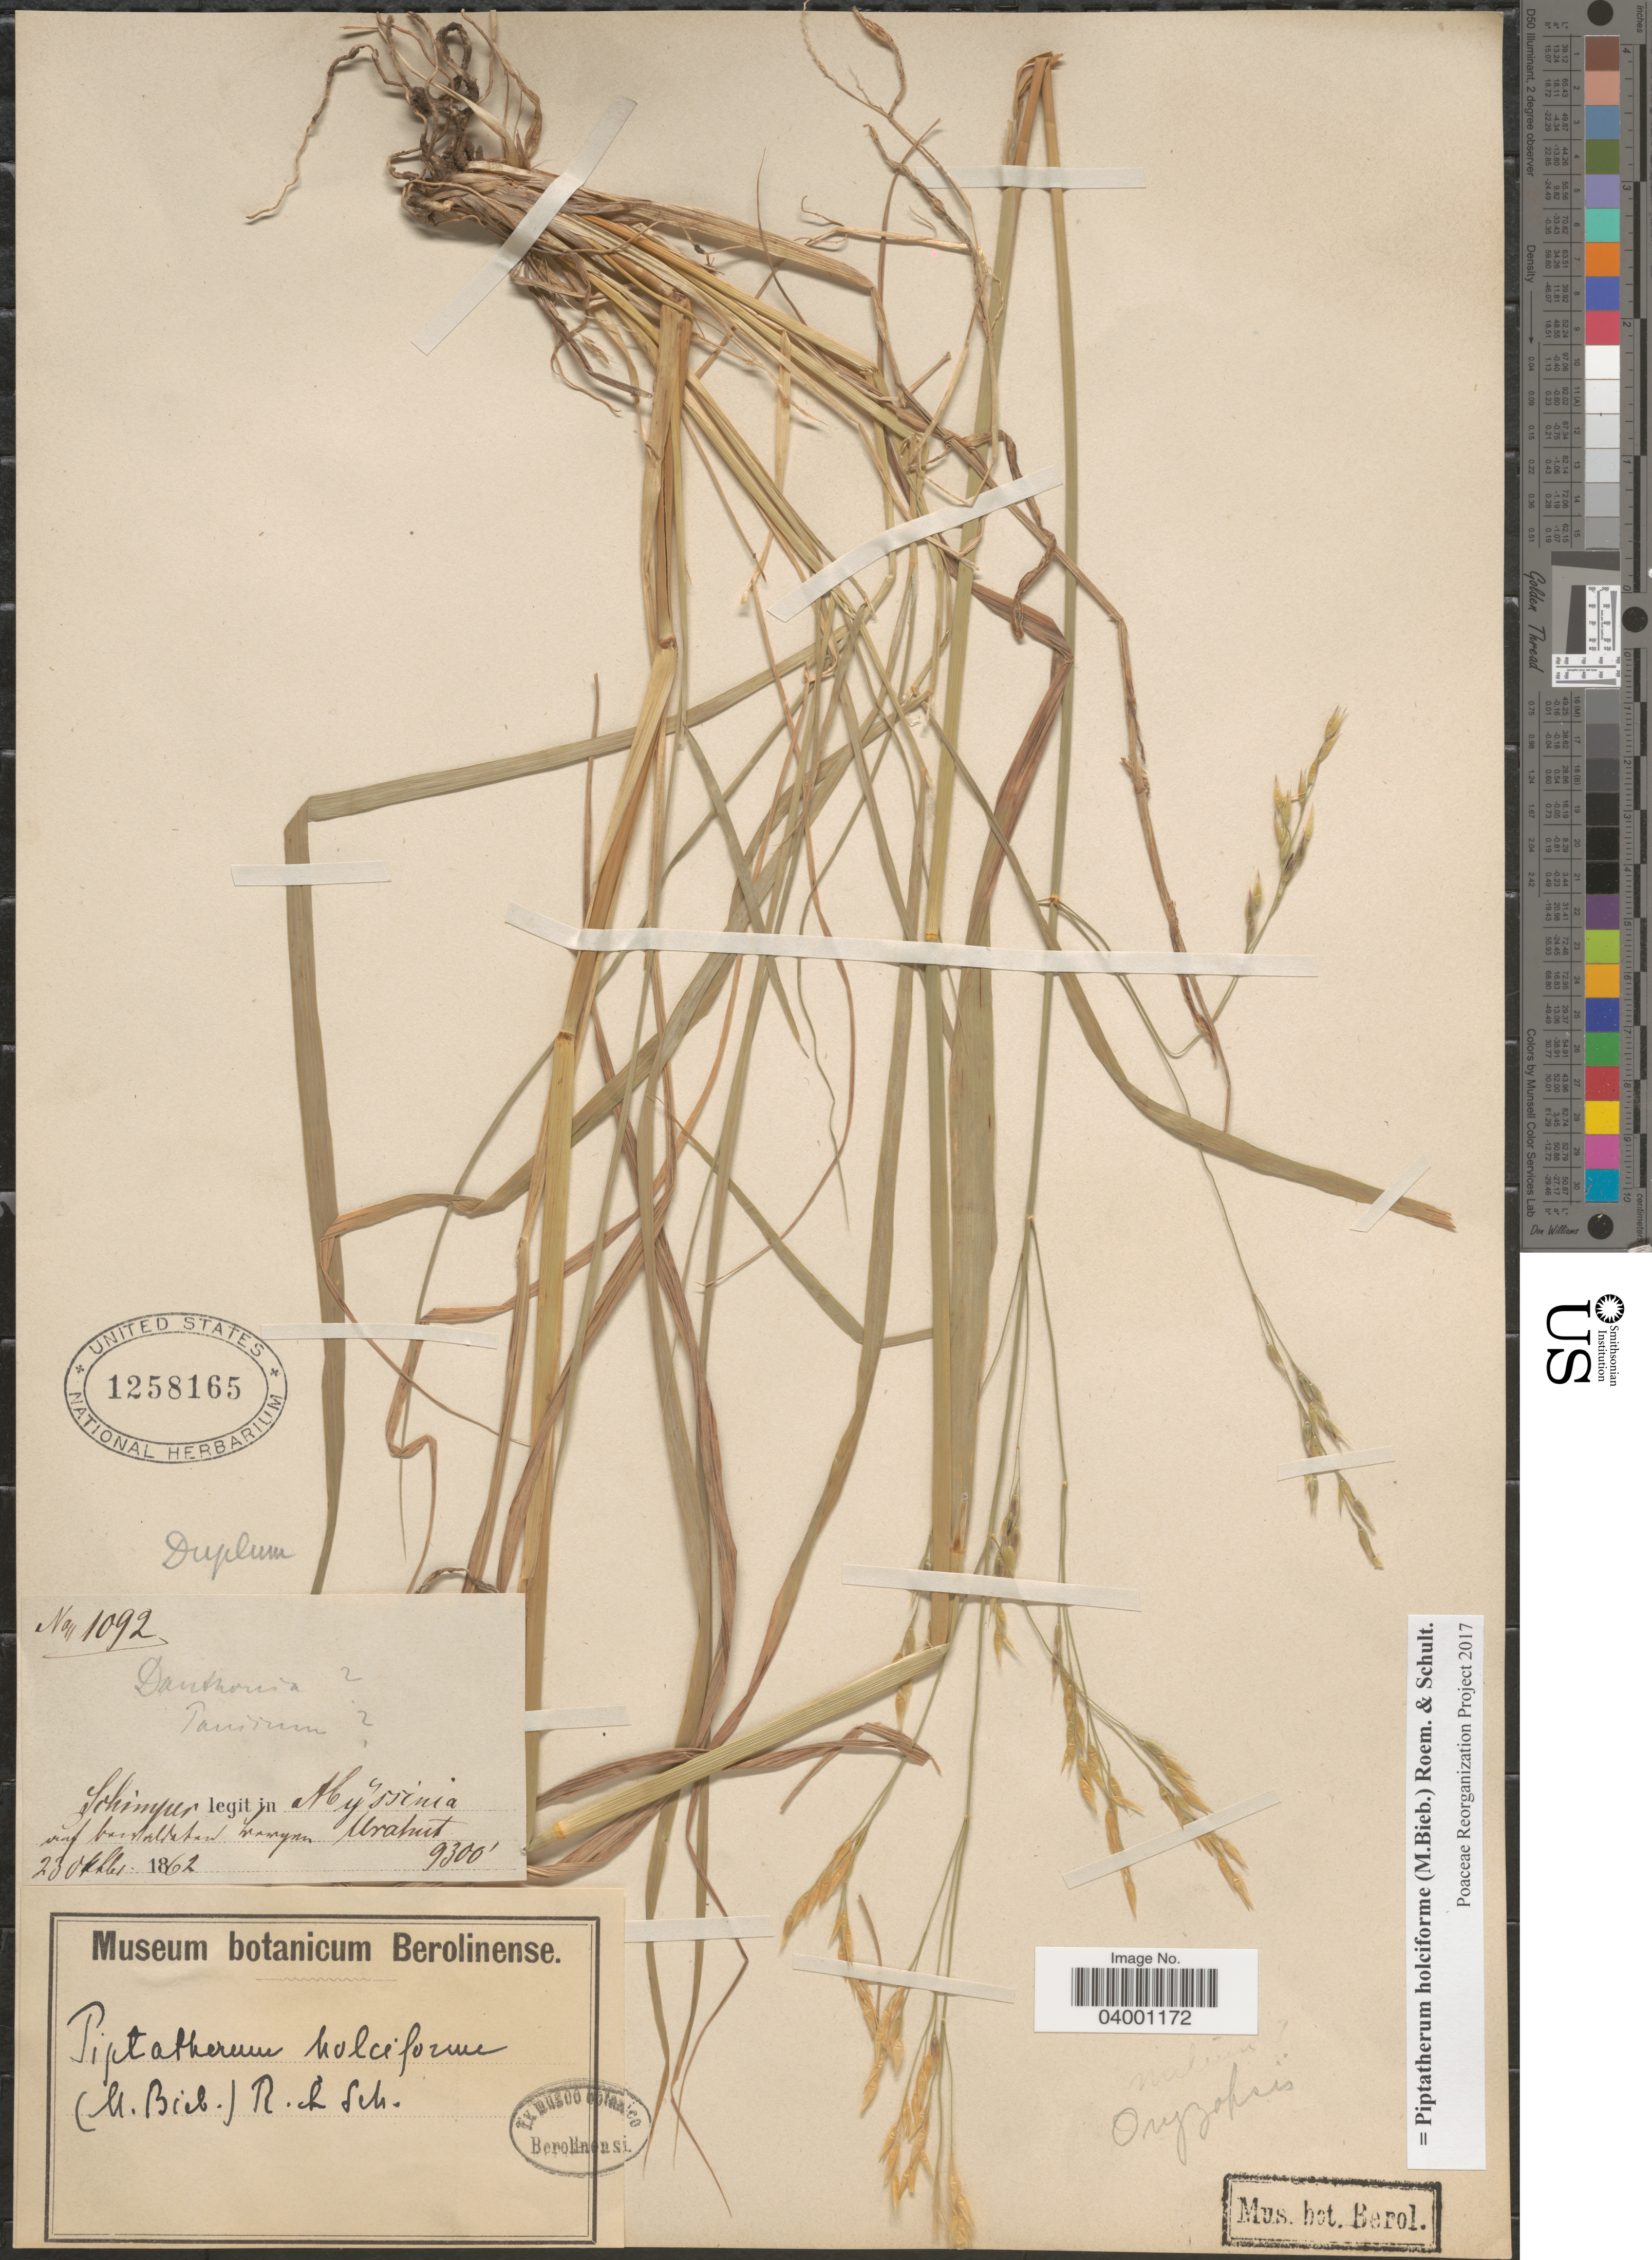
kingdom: Plantae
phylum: Tracheophyta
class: Liliopsida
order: Poales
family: Poaceae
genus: Piptatherum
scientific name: Piptatherum holciforme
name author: (M. Bieb.) Roem. & Schult.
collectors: -. Schimper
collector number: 1092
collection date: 1862-10-23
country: Ethiopia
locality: Abyssinia auf baretaltatard hangen Urahut.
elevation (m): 2835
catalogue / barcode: US 1258165